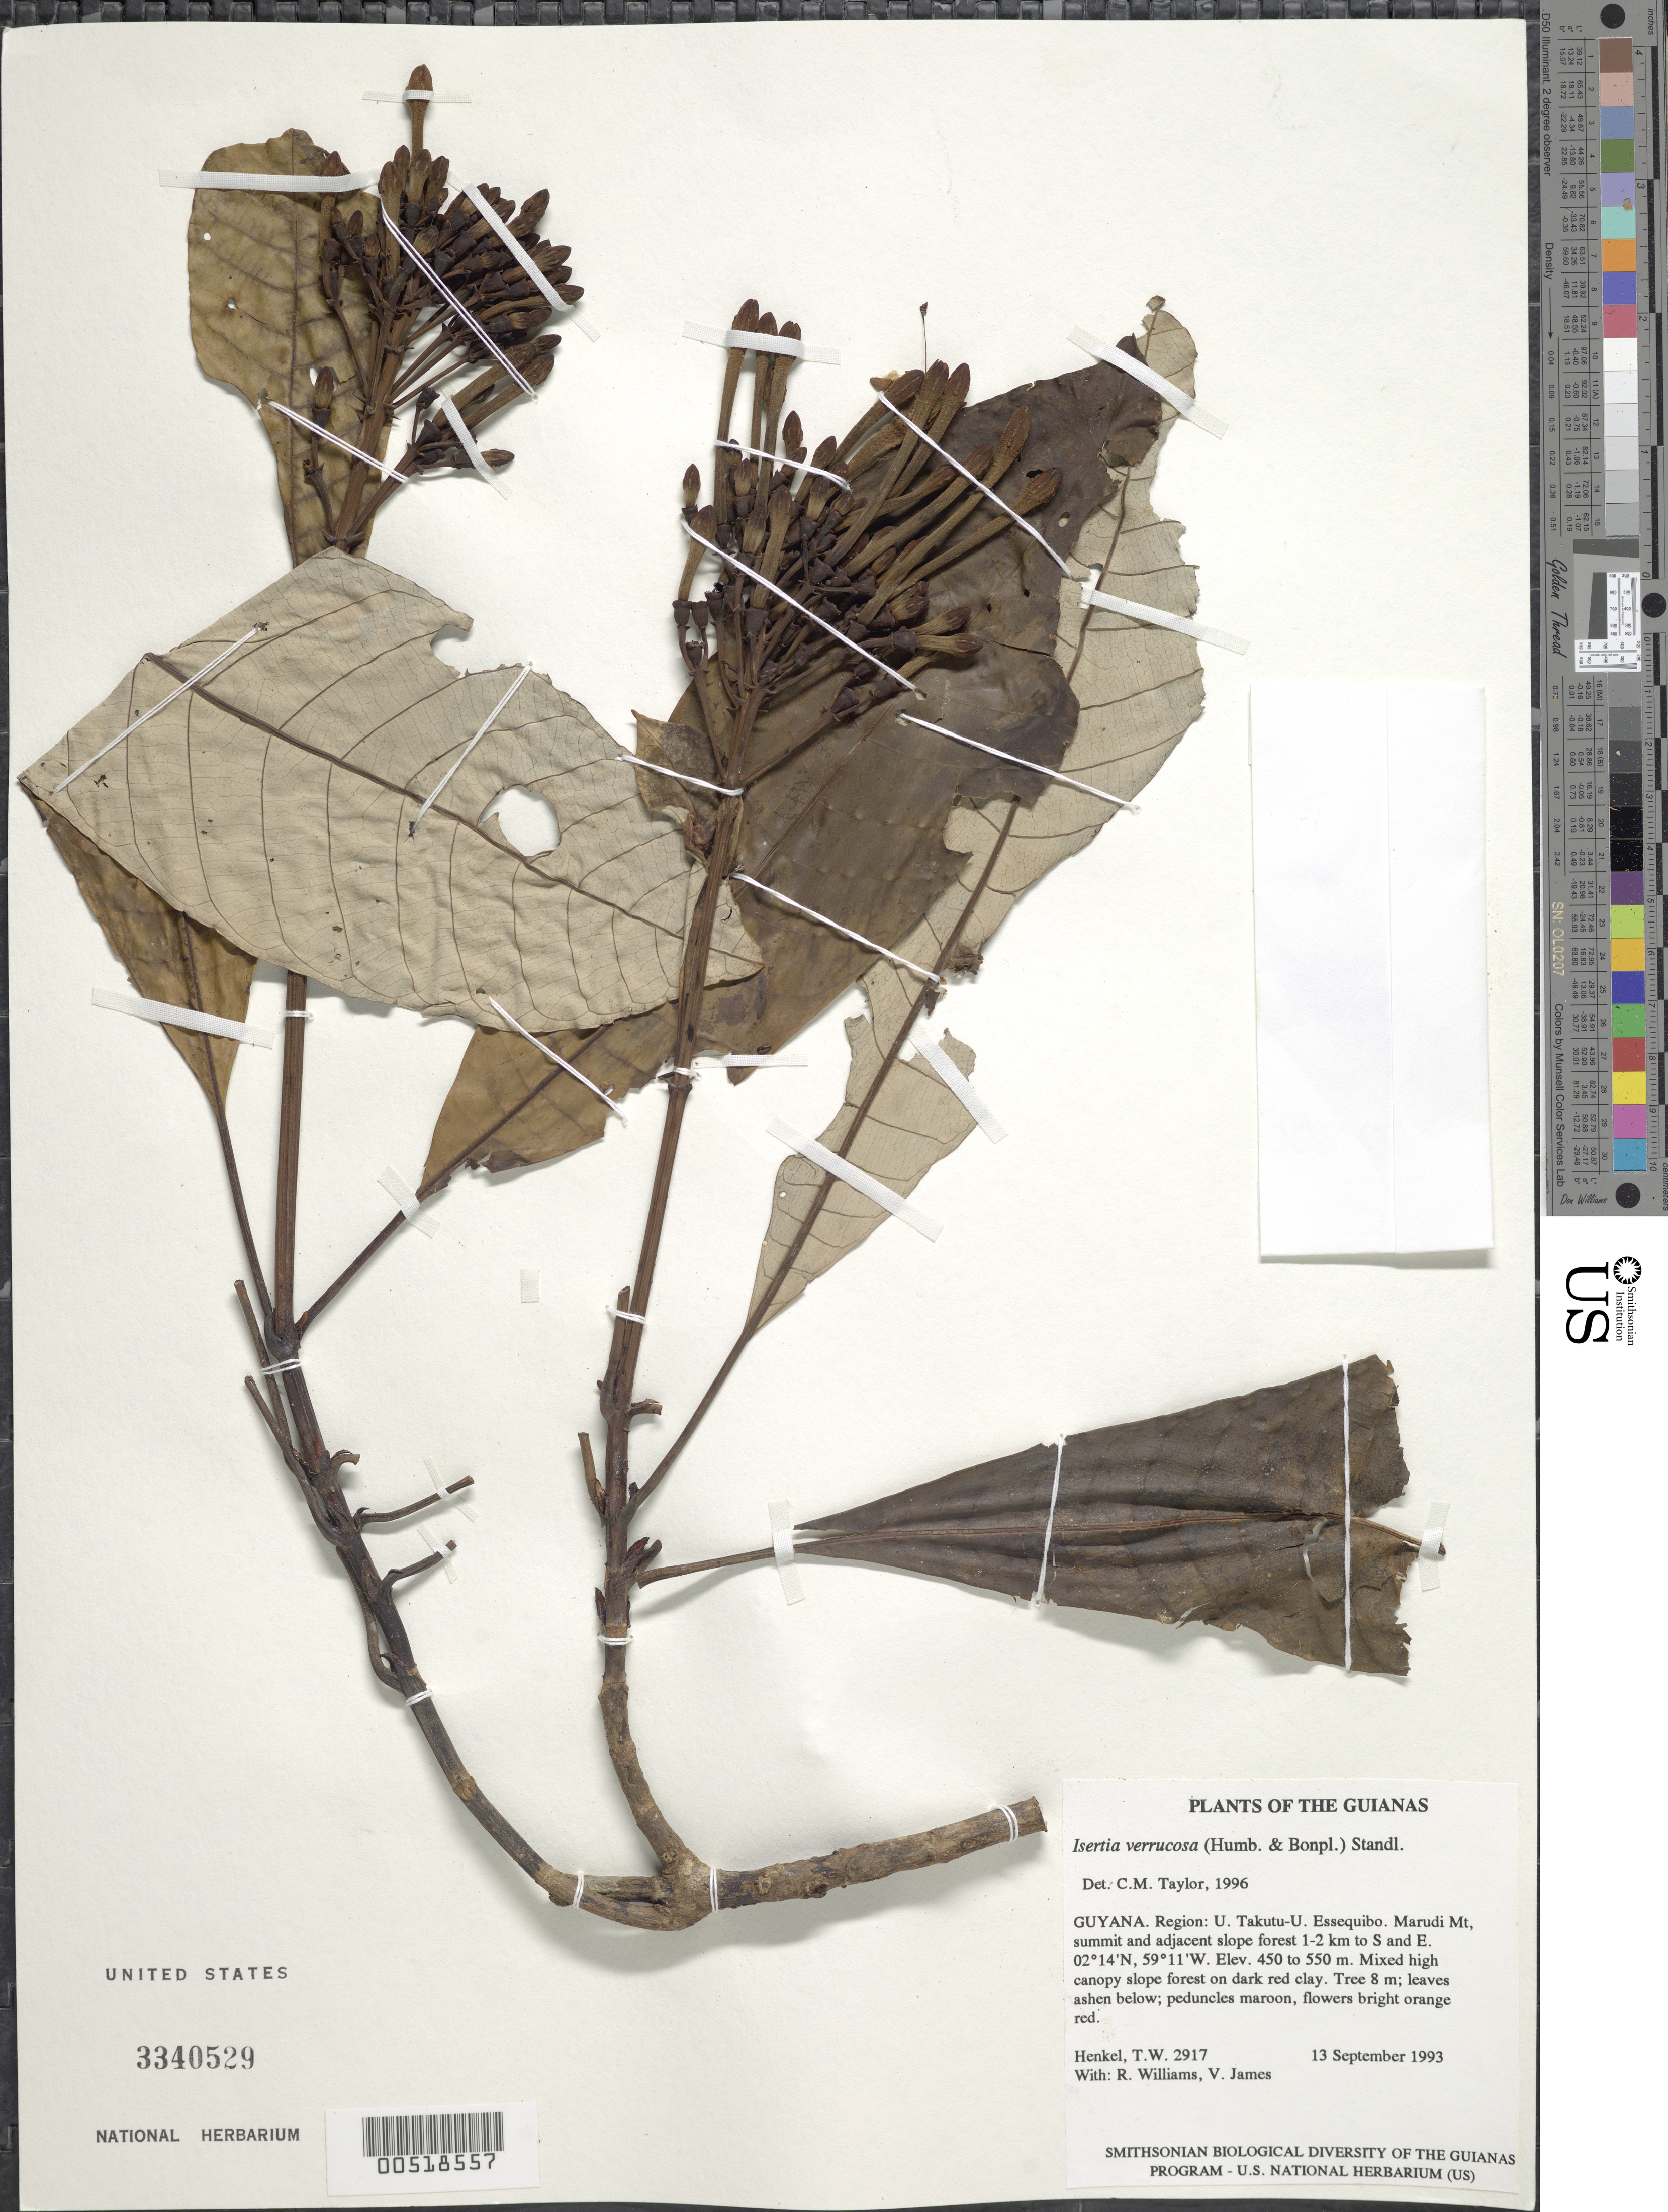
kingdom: Plantae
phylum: Tracheophyta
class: Magnoliopsida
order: Gentianales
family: Rubiaceae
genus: Isertia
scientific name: Isertia verrucosa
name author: (Bonpl.) Standl.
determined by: Taylor, Charlotte M.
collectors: T. Henkel, R. Williams & V. James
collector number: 2917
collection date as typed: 13 September 1993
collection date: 1993-09-13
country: Guyana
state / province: U. Takutu-U. Essequibo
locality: Marudi Mt, summit and adjacent slope forest 1-2 km to S and E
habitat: Mixed high canopy slope forest on dark red clay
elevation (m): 450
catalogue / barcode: US 3340529